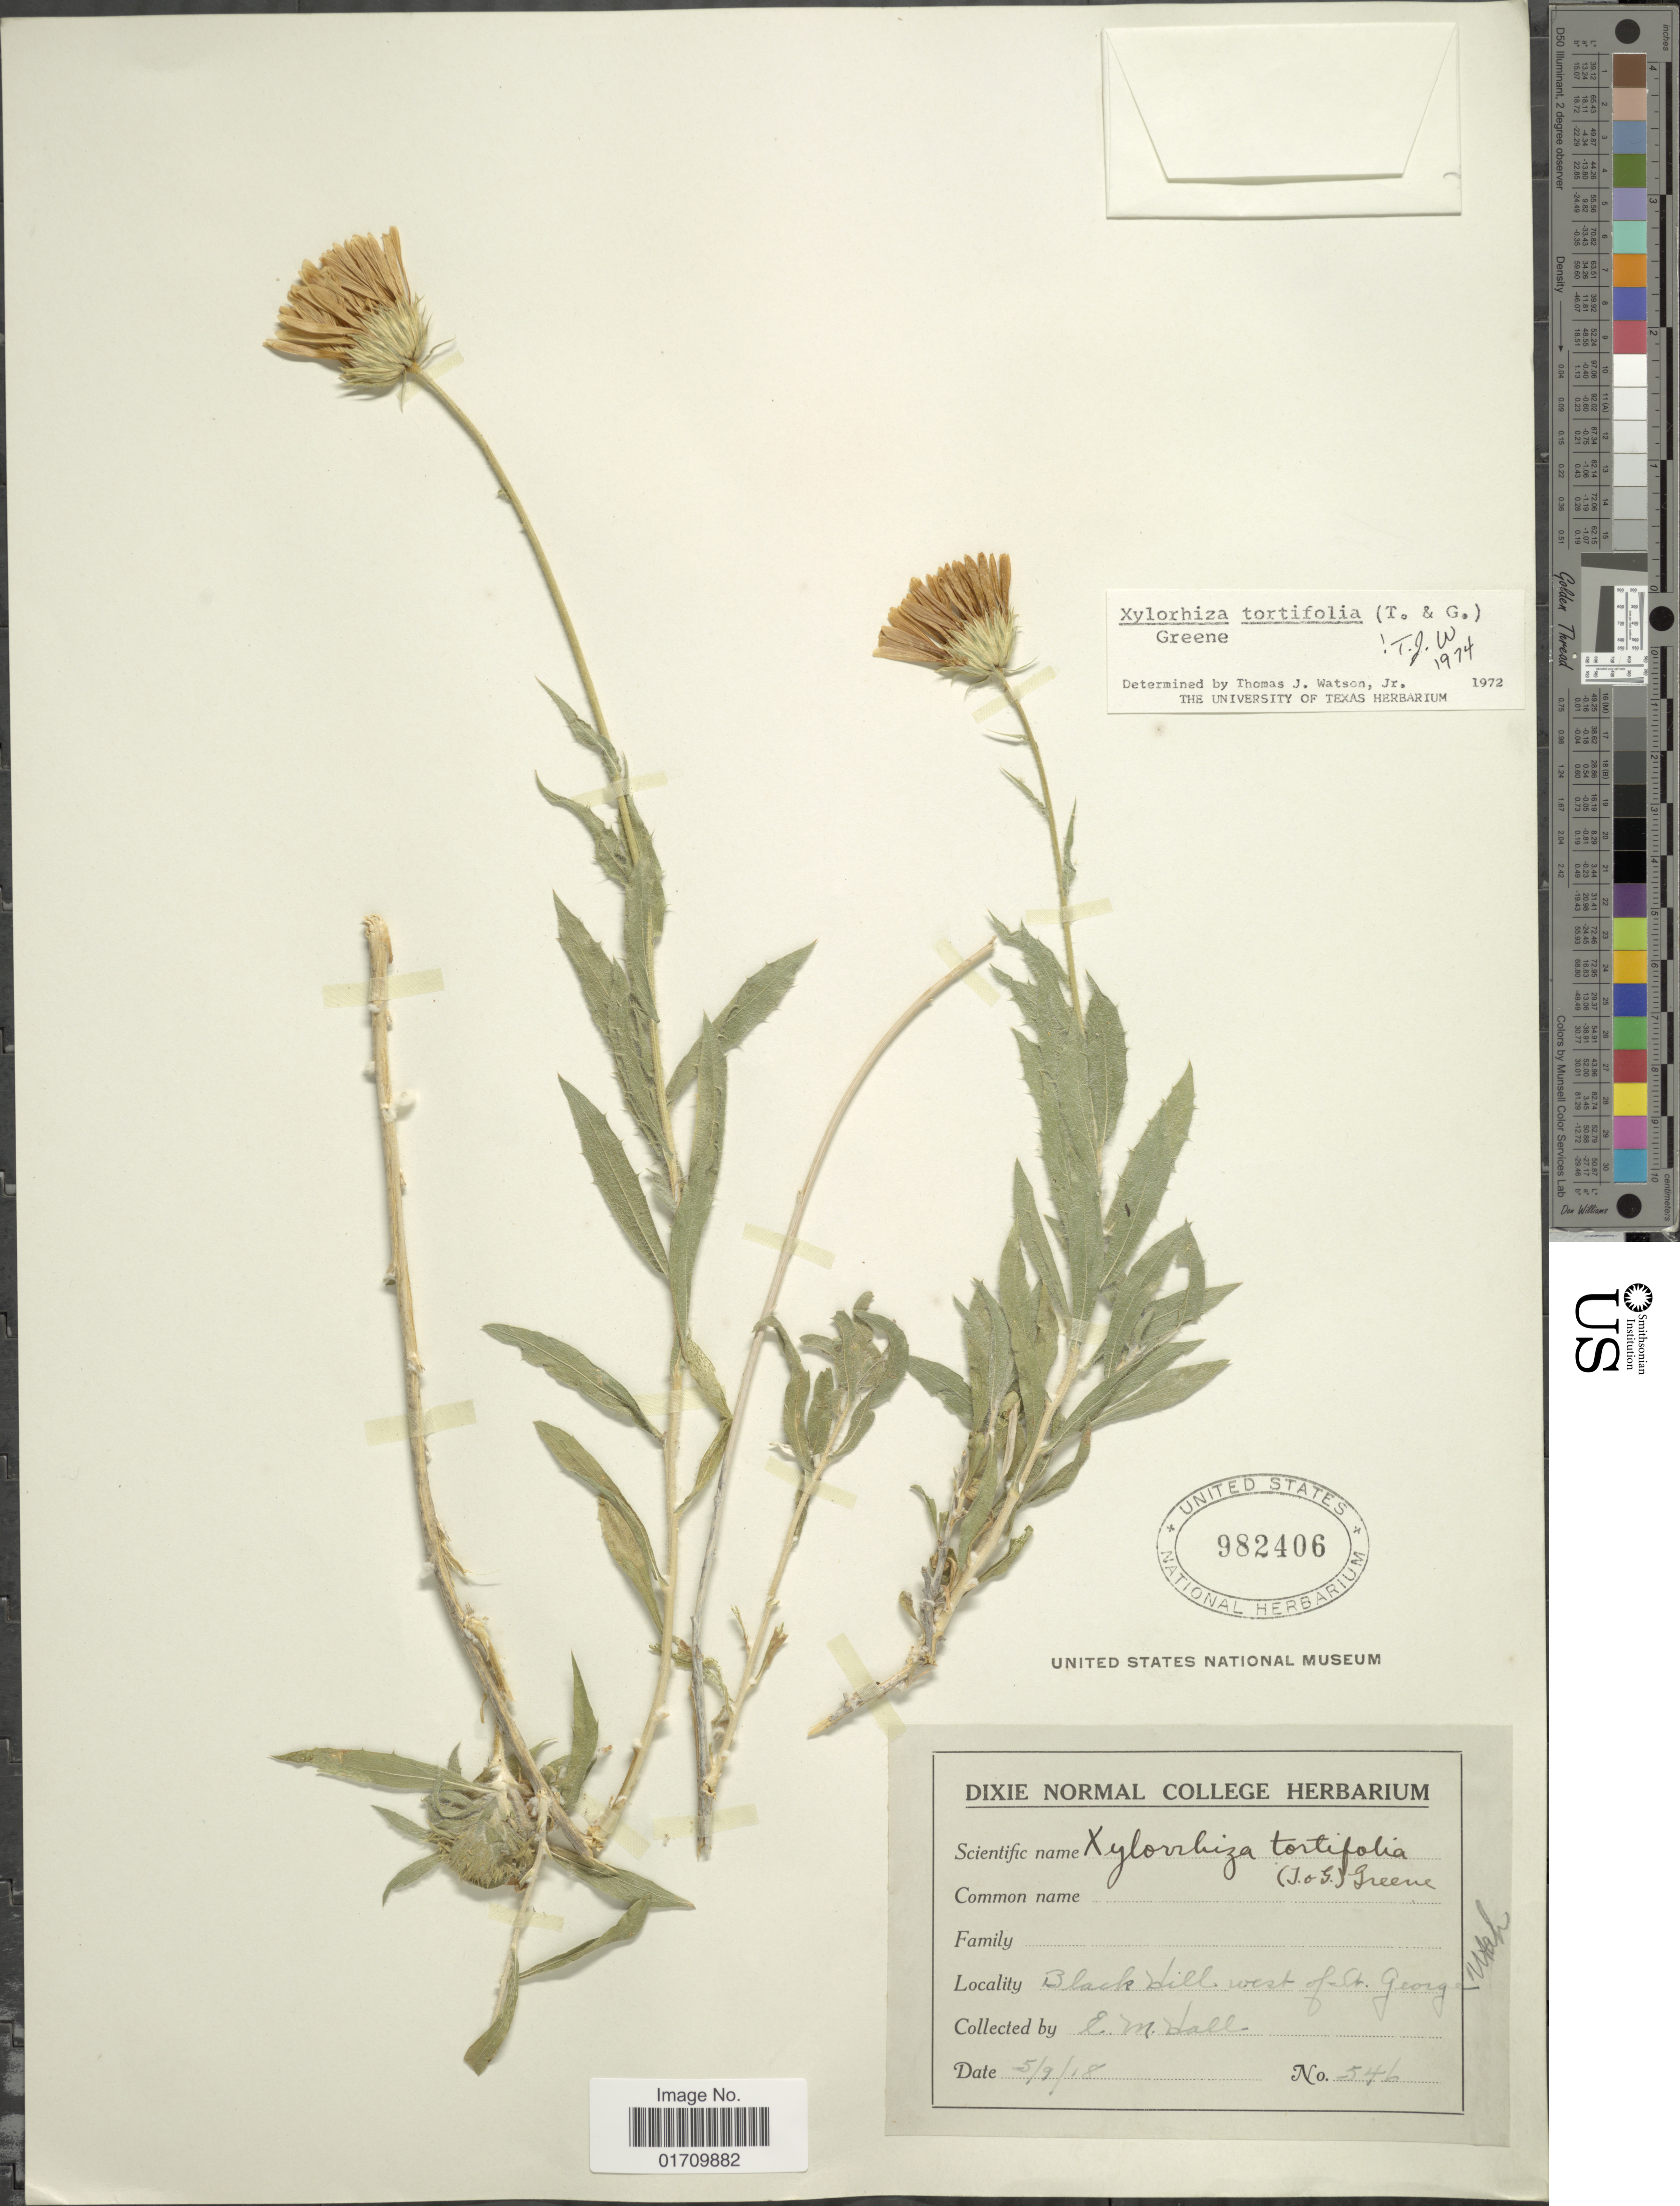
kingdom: Plantae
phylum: Tracheophyta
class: Magnoliopsida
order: Asterales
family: Asteraceae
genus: Xylorhiza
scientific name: Xylorhiza tortifolia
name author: (Torr. & A. Gray) Greene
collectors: E. Hall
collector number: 546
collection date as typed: Transcribed d/m/y: 9/5/18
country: United States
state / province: Utah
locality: Black Hill, west of St. George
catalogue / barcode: US 982406